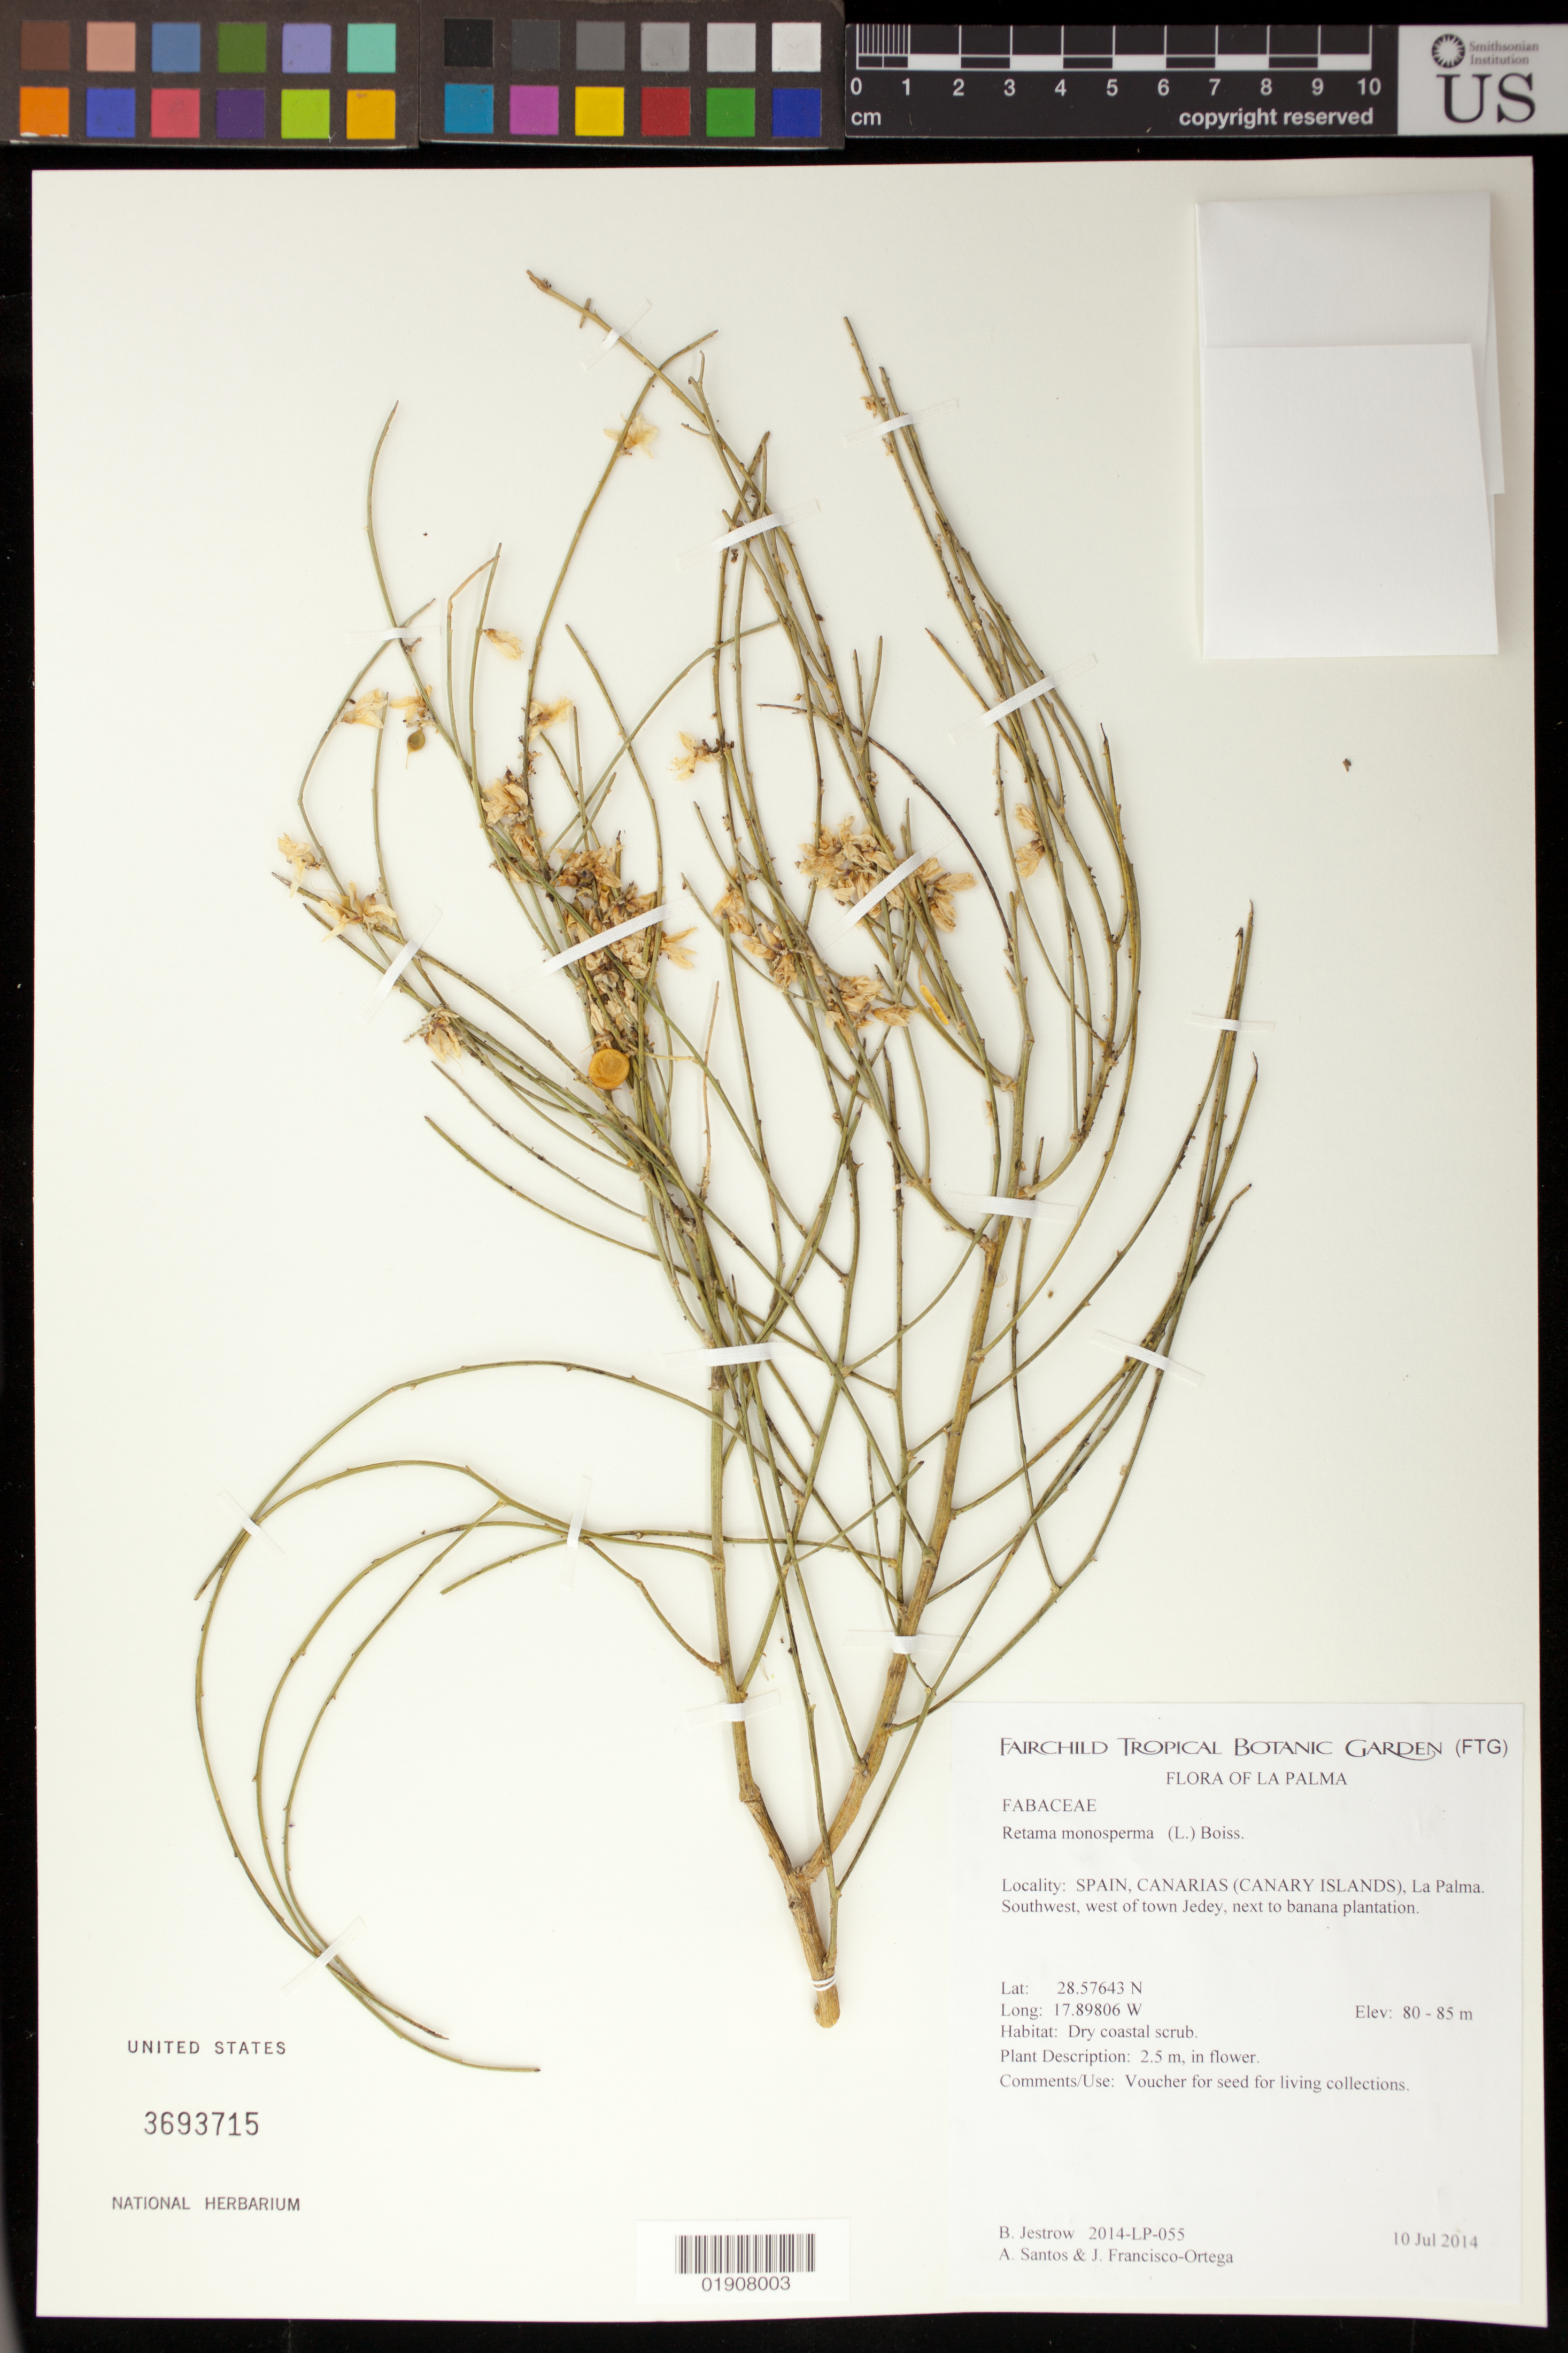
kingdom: Plantae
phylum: Tracheophyta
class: Magnoliopsida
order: Fabales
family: Fabaceae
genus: Retama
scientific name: Retama monosperma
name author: (L.) Boiss.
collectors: B. Jestrow, A. Santos & J. Francisco-Ortega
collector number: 2014-LP-055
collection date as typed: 10 Jul 2014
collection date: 2014-07-10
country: Spain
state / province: Canarias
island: La Palma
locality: Canary Islands, La Palma. Southwest,west of town Jedey, next to banana plantation.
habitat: Dry coastal scrub.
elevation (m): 80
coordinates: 28.57643 N, 17.89806 W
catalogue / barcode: US 3693715